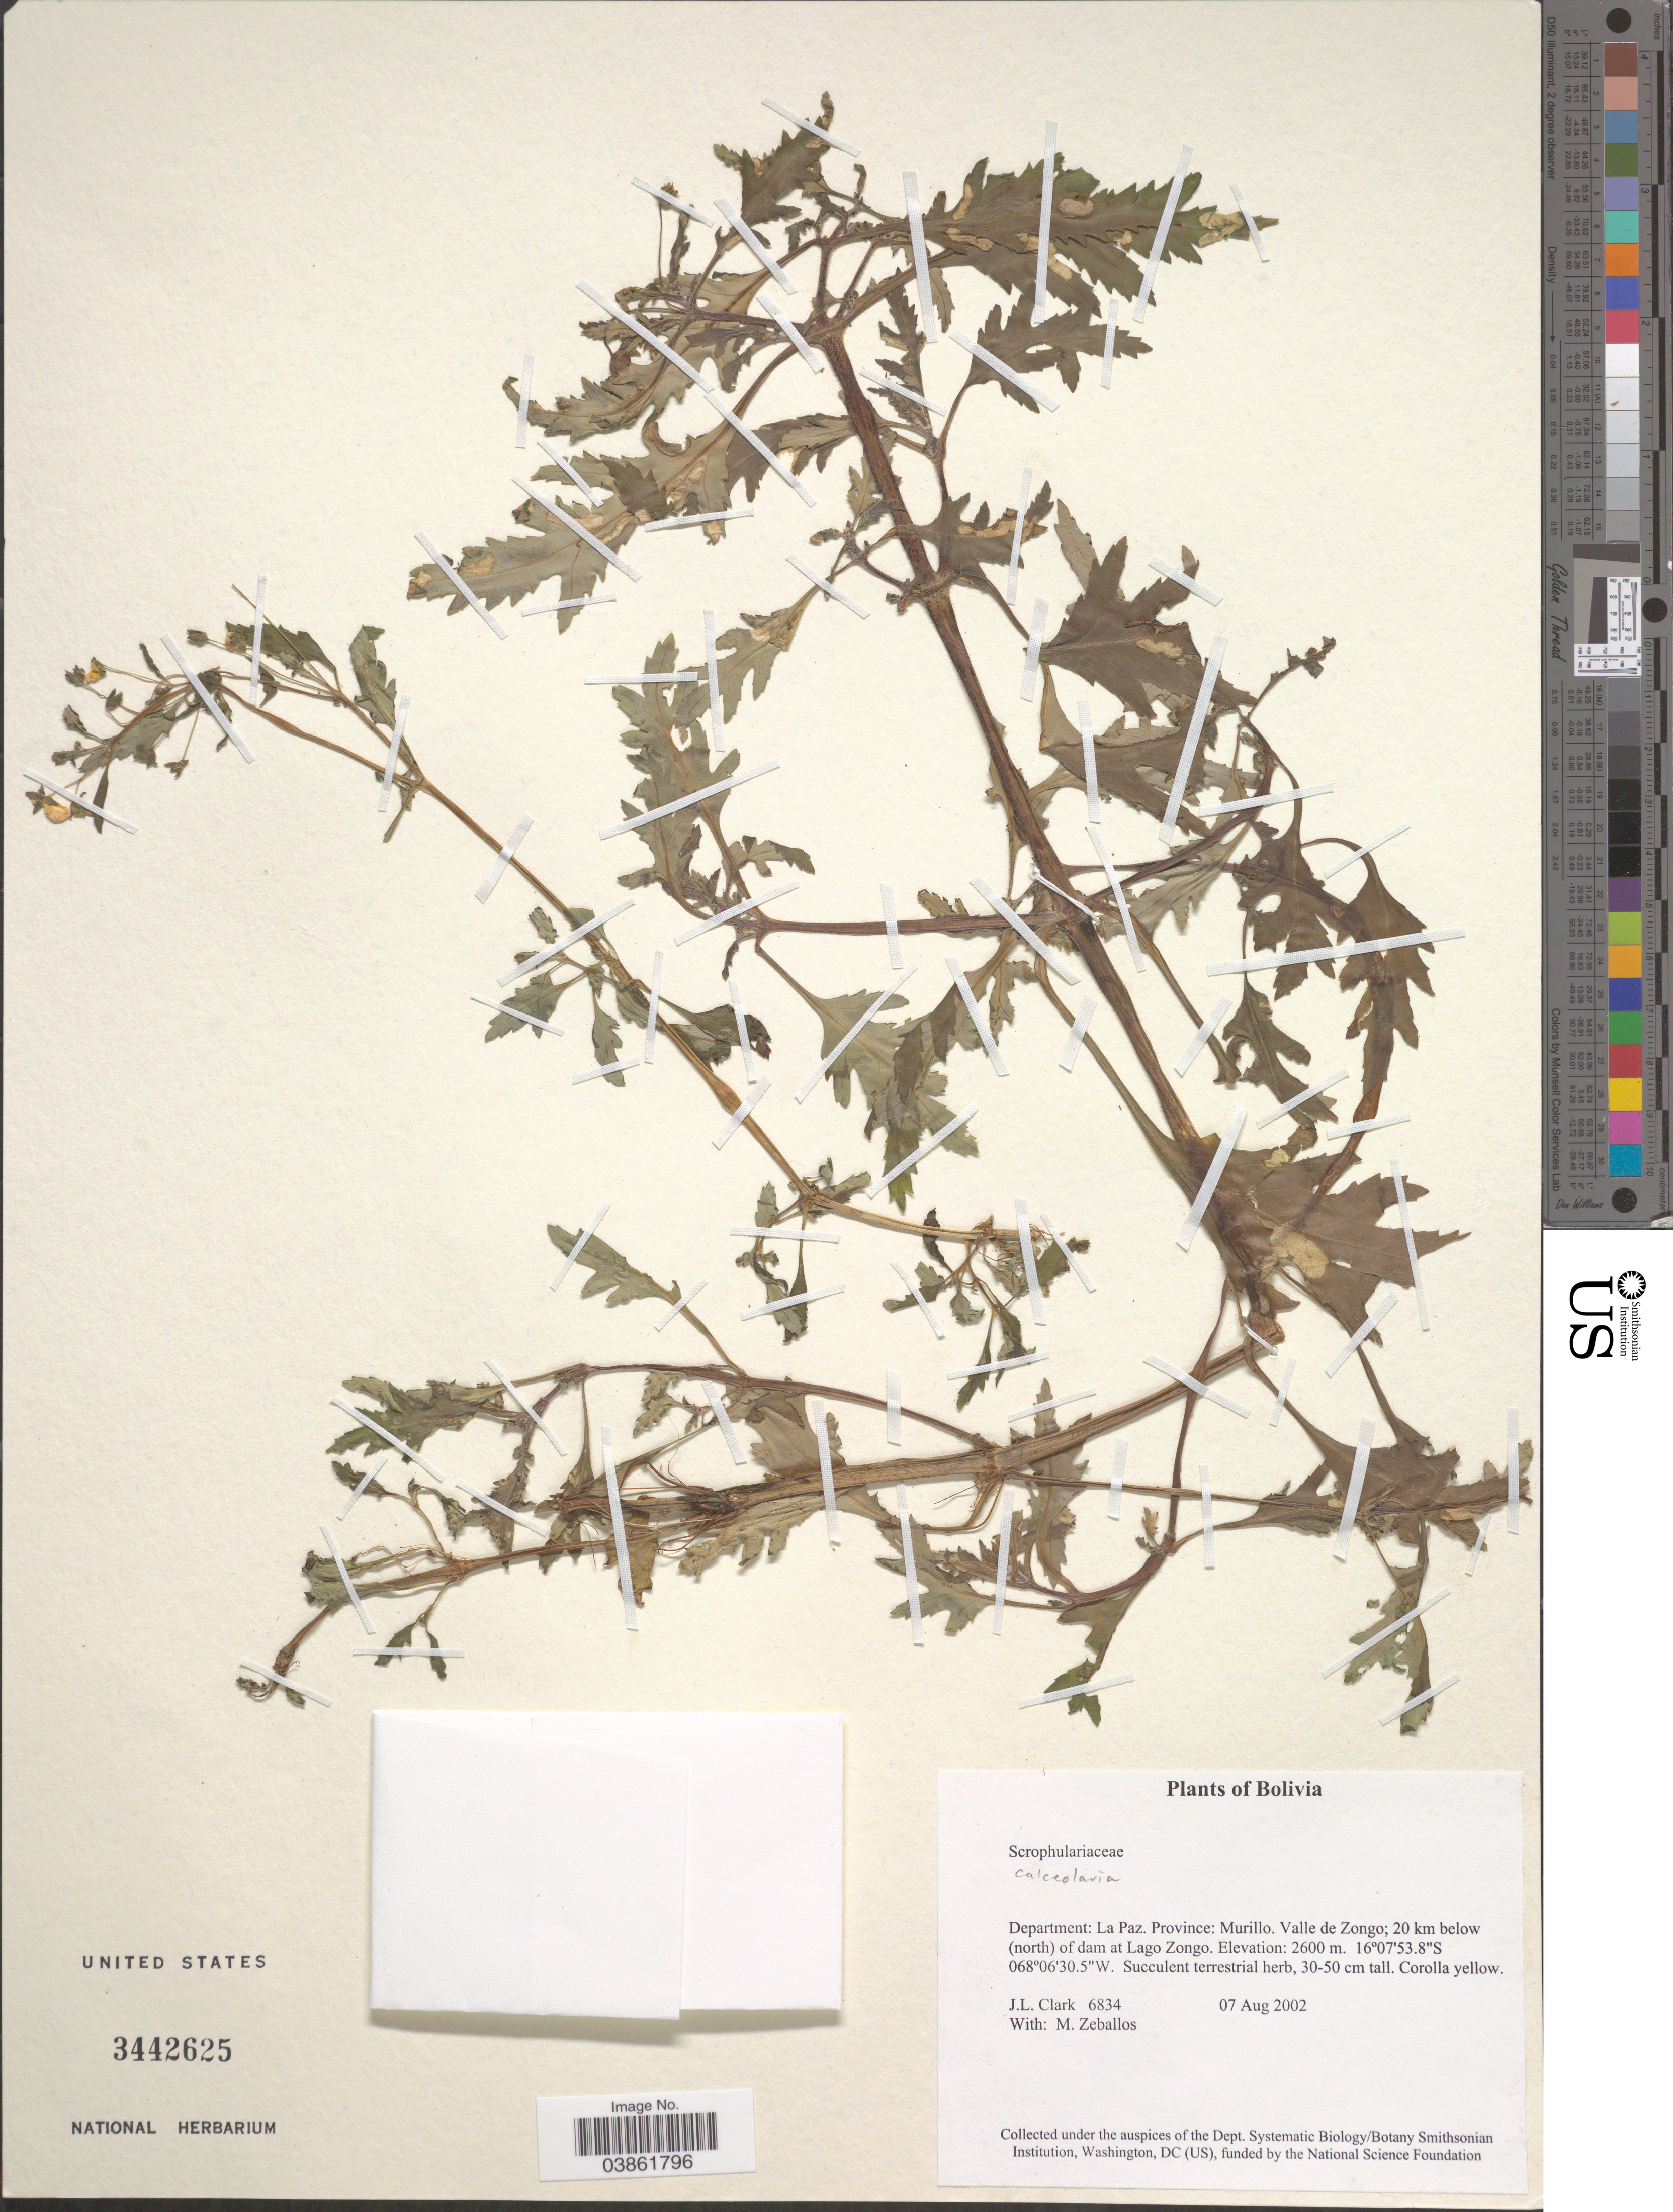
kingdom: Plantae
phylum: Tracheophyta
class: Magnoliopsida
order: Lamiales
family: Calceolariaceae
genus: Calceolaria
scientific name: Calceolaria sp.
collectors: J. L. Clark & M. Zeballos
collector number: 6834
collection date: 2002-08-07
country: Bolivia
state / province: La Paz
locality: Department: La Paz. Province: Murillo. Valle de Zongo; 20 km below (north) of dam at Lago Zongo.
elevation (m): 2600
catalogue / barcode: US 3442625